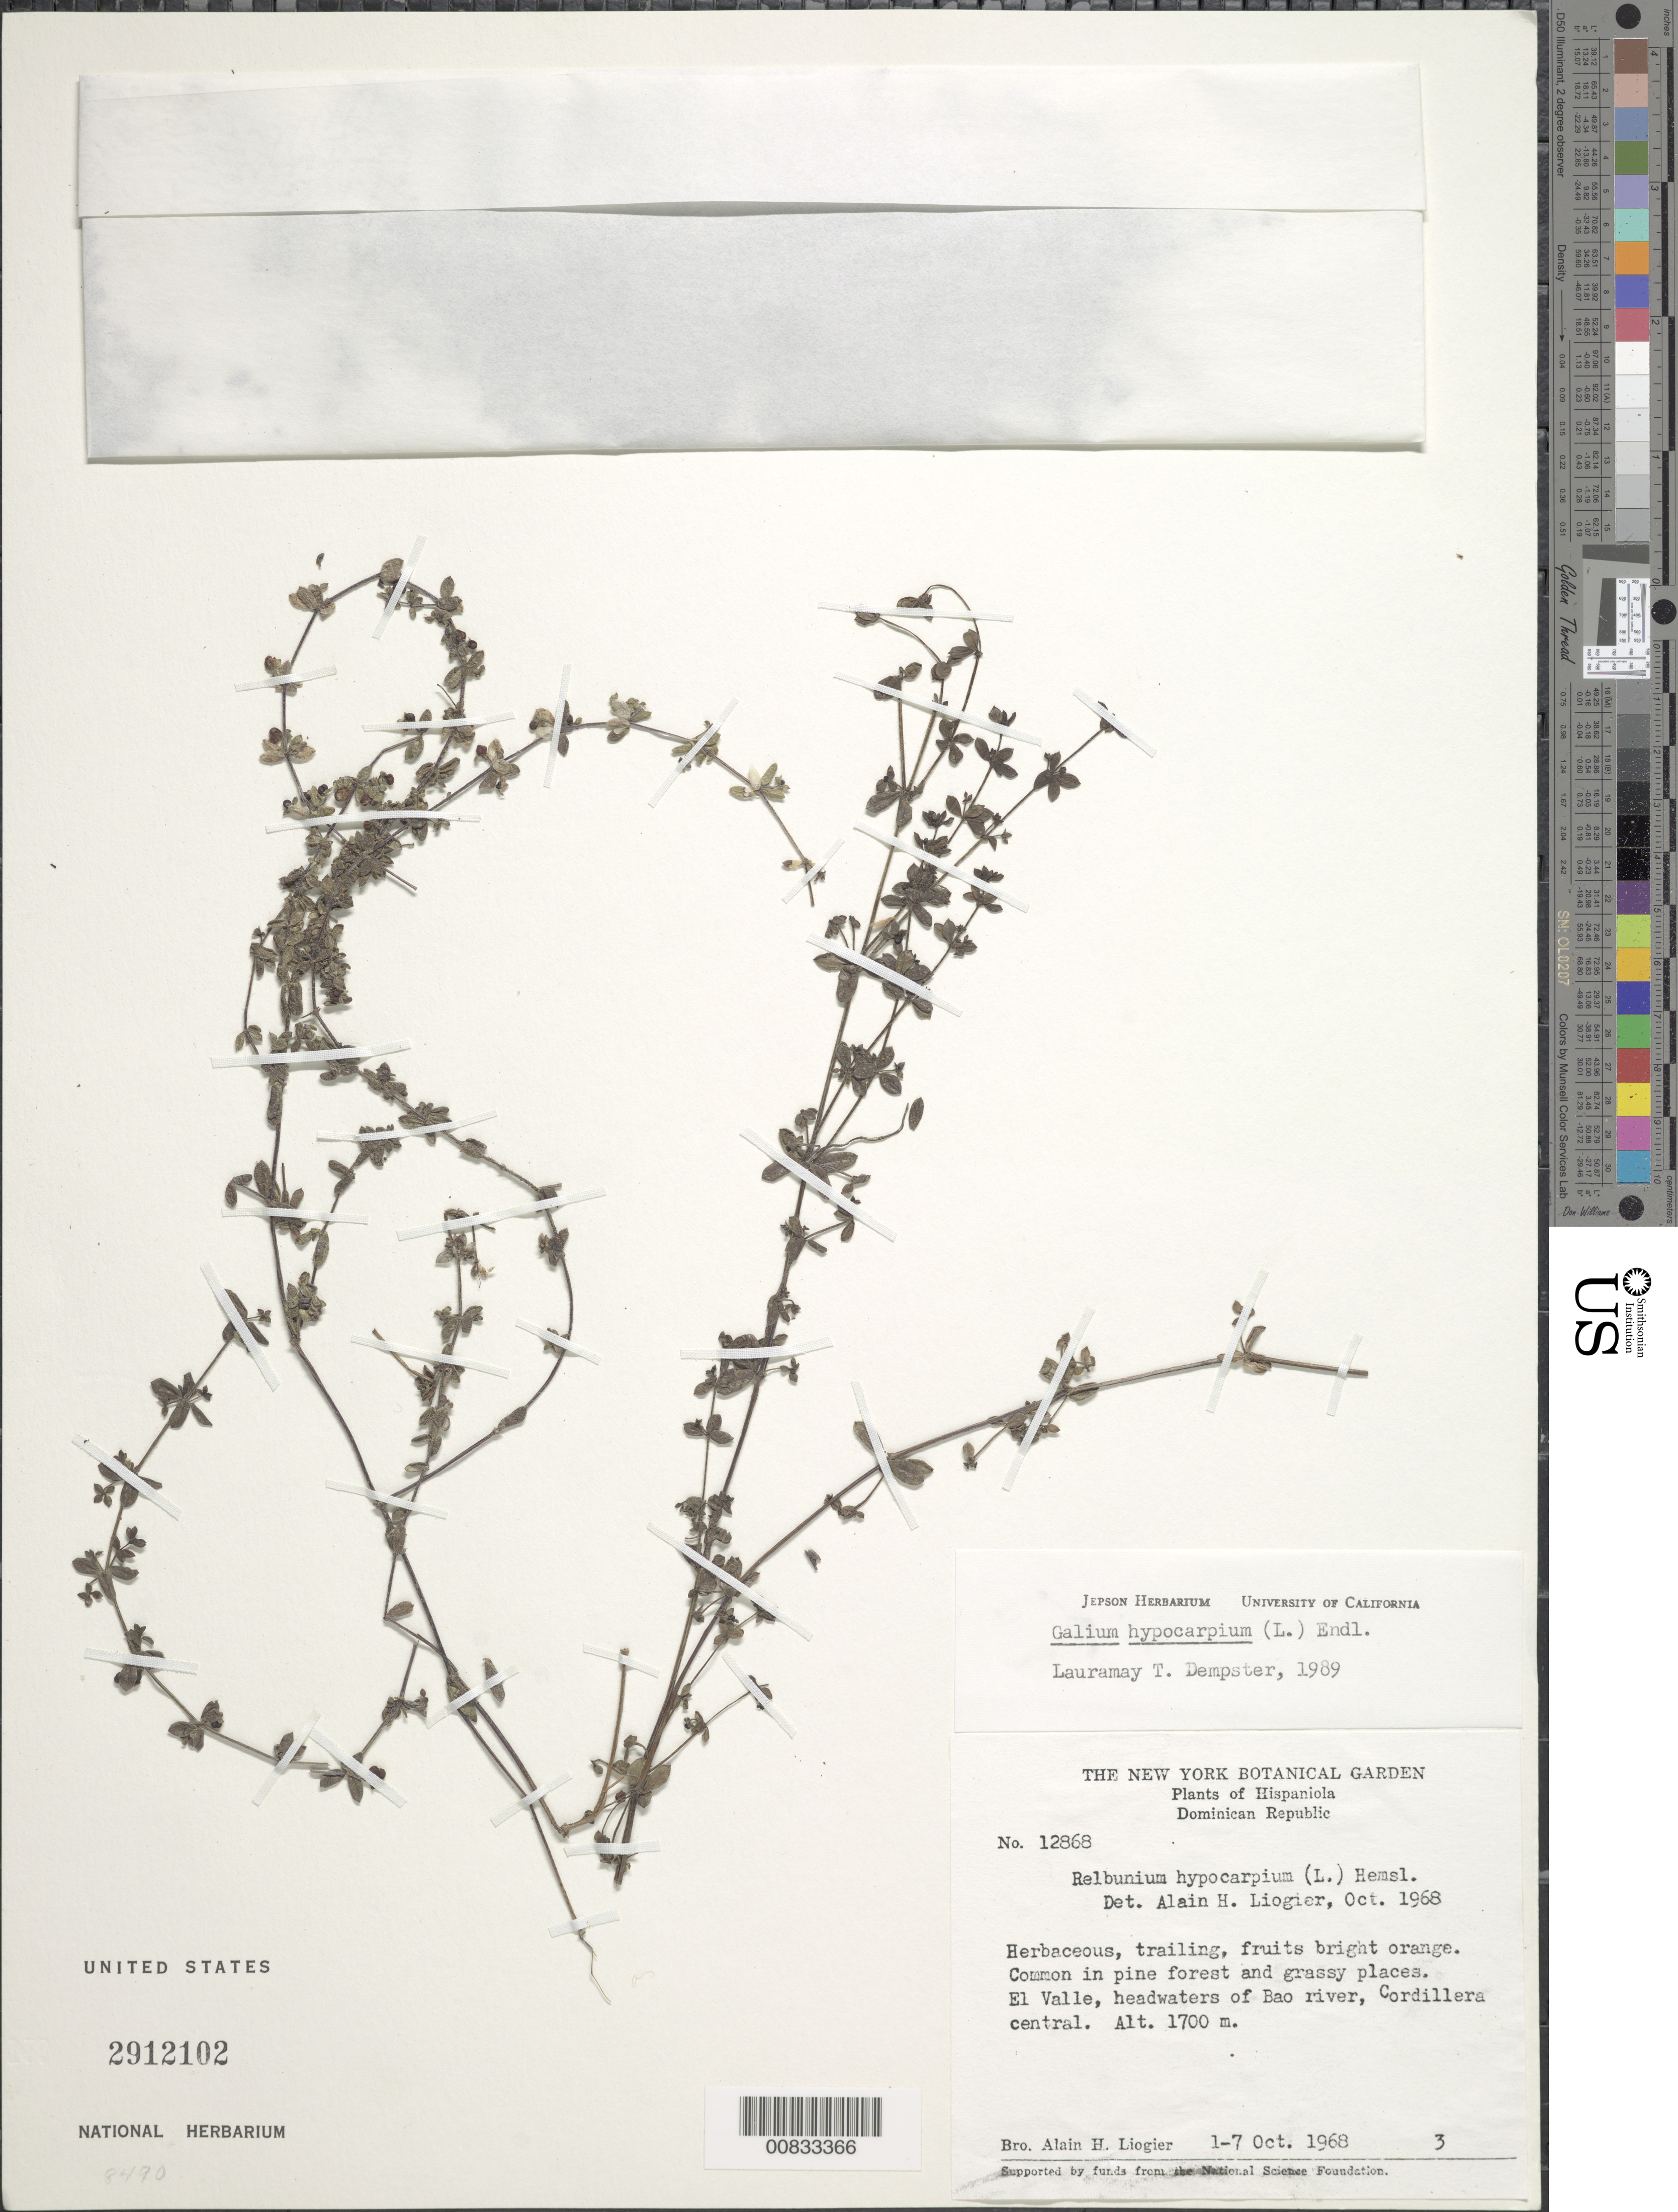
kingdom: Plantae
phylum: Tracheophyta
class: Magnoliopsida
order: Gentianales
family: Rubiaceae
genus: Galium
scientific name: Galium hypocarpium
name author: (L.) Endl. ex Griseb.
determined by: Dempster, L. T.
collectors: A. H. Liogier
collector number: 12868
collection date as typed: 01 Oct 1968 to 07 Oct 1968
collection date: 1968-10-01/1968-10-07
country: Dominican Republic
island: Hispaniola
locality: El Valle, headwaters of Bao river, Cordillera Central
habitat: In pine forest and grassy places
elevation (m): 1700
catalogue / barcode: US 2912102